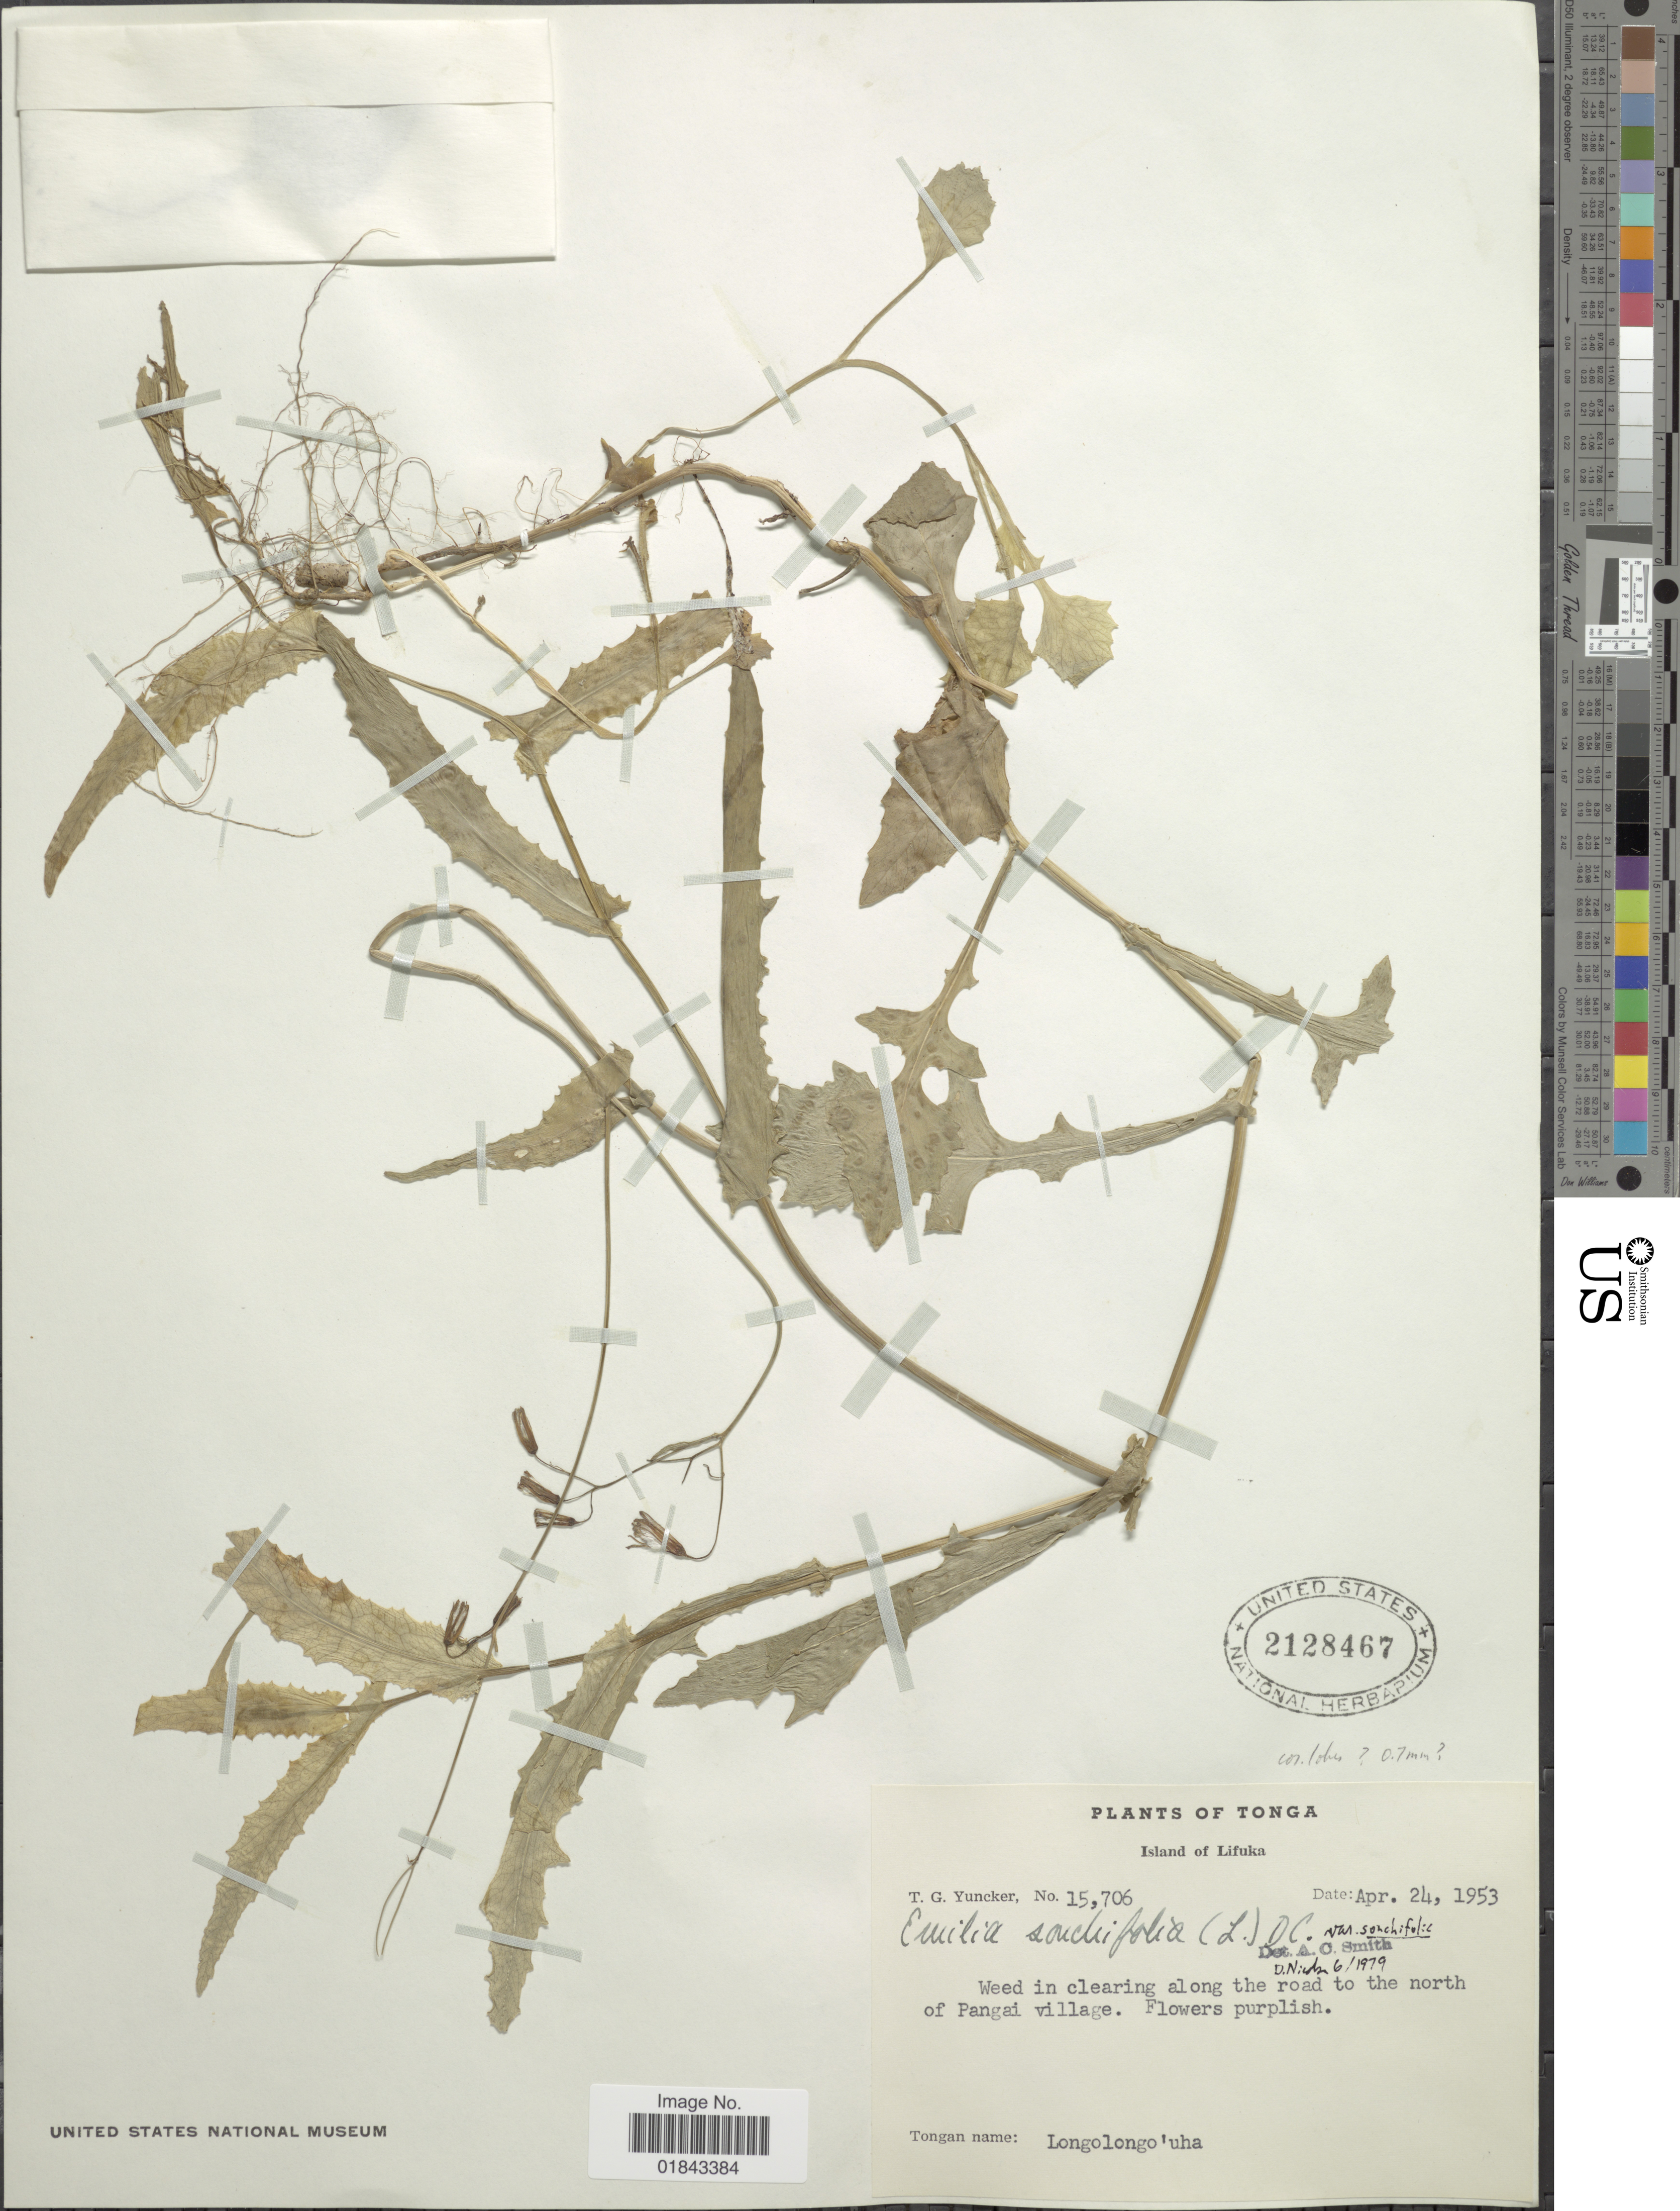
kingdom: Plantae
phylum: Tracheophyta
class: Magnoliopsida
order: Asterales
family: Asteraceae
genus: Emilia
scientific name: Emilia sonchifolia var. sonchifolia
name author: (L.) DC.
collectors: T. G. Yuncker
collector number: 15706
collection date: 1953-04-24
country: Tonga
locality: Island of Lifuka, weed in clearing along the road to the north of Pangai village.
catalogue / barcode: US 2128467